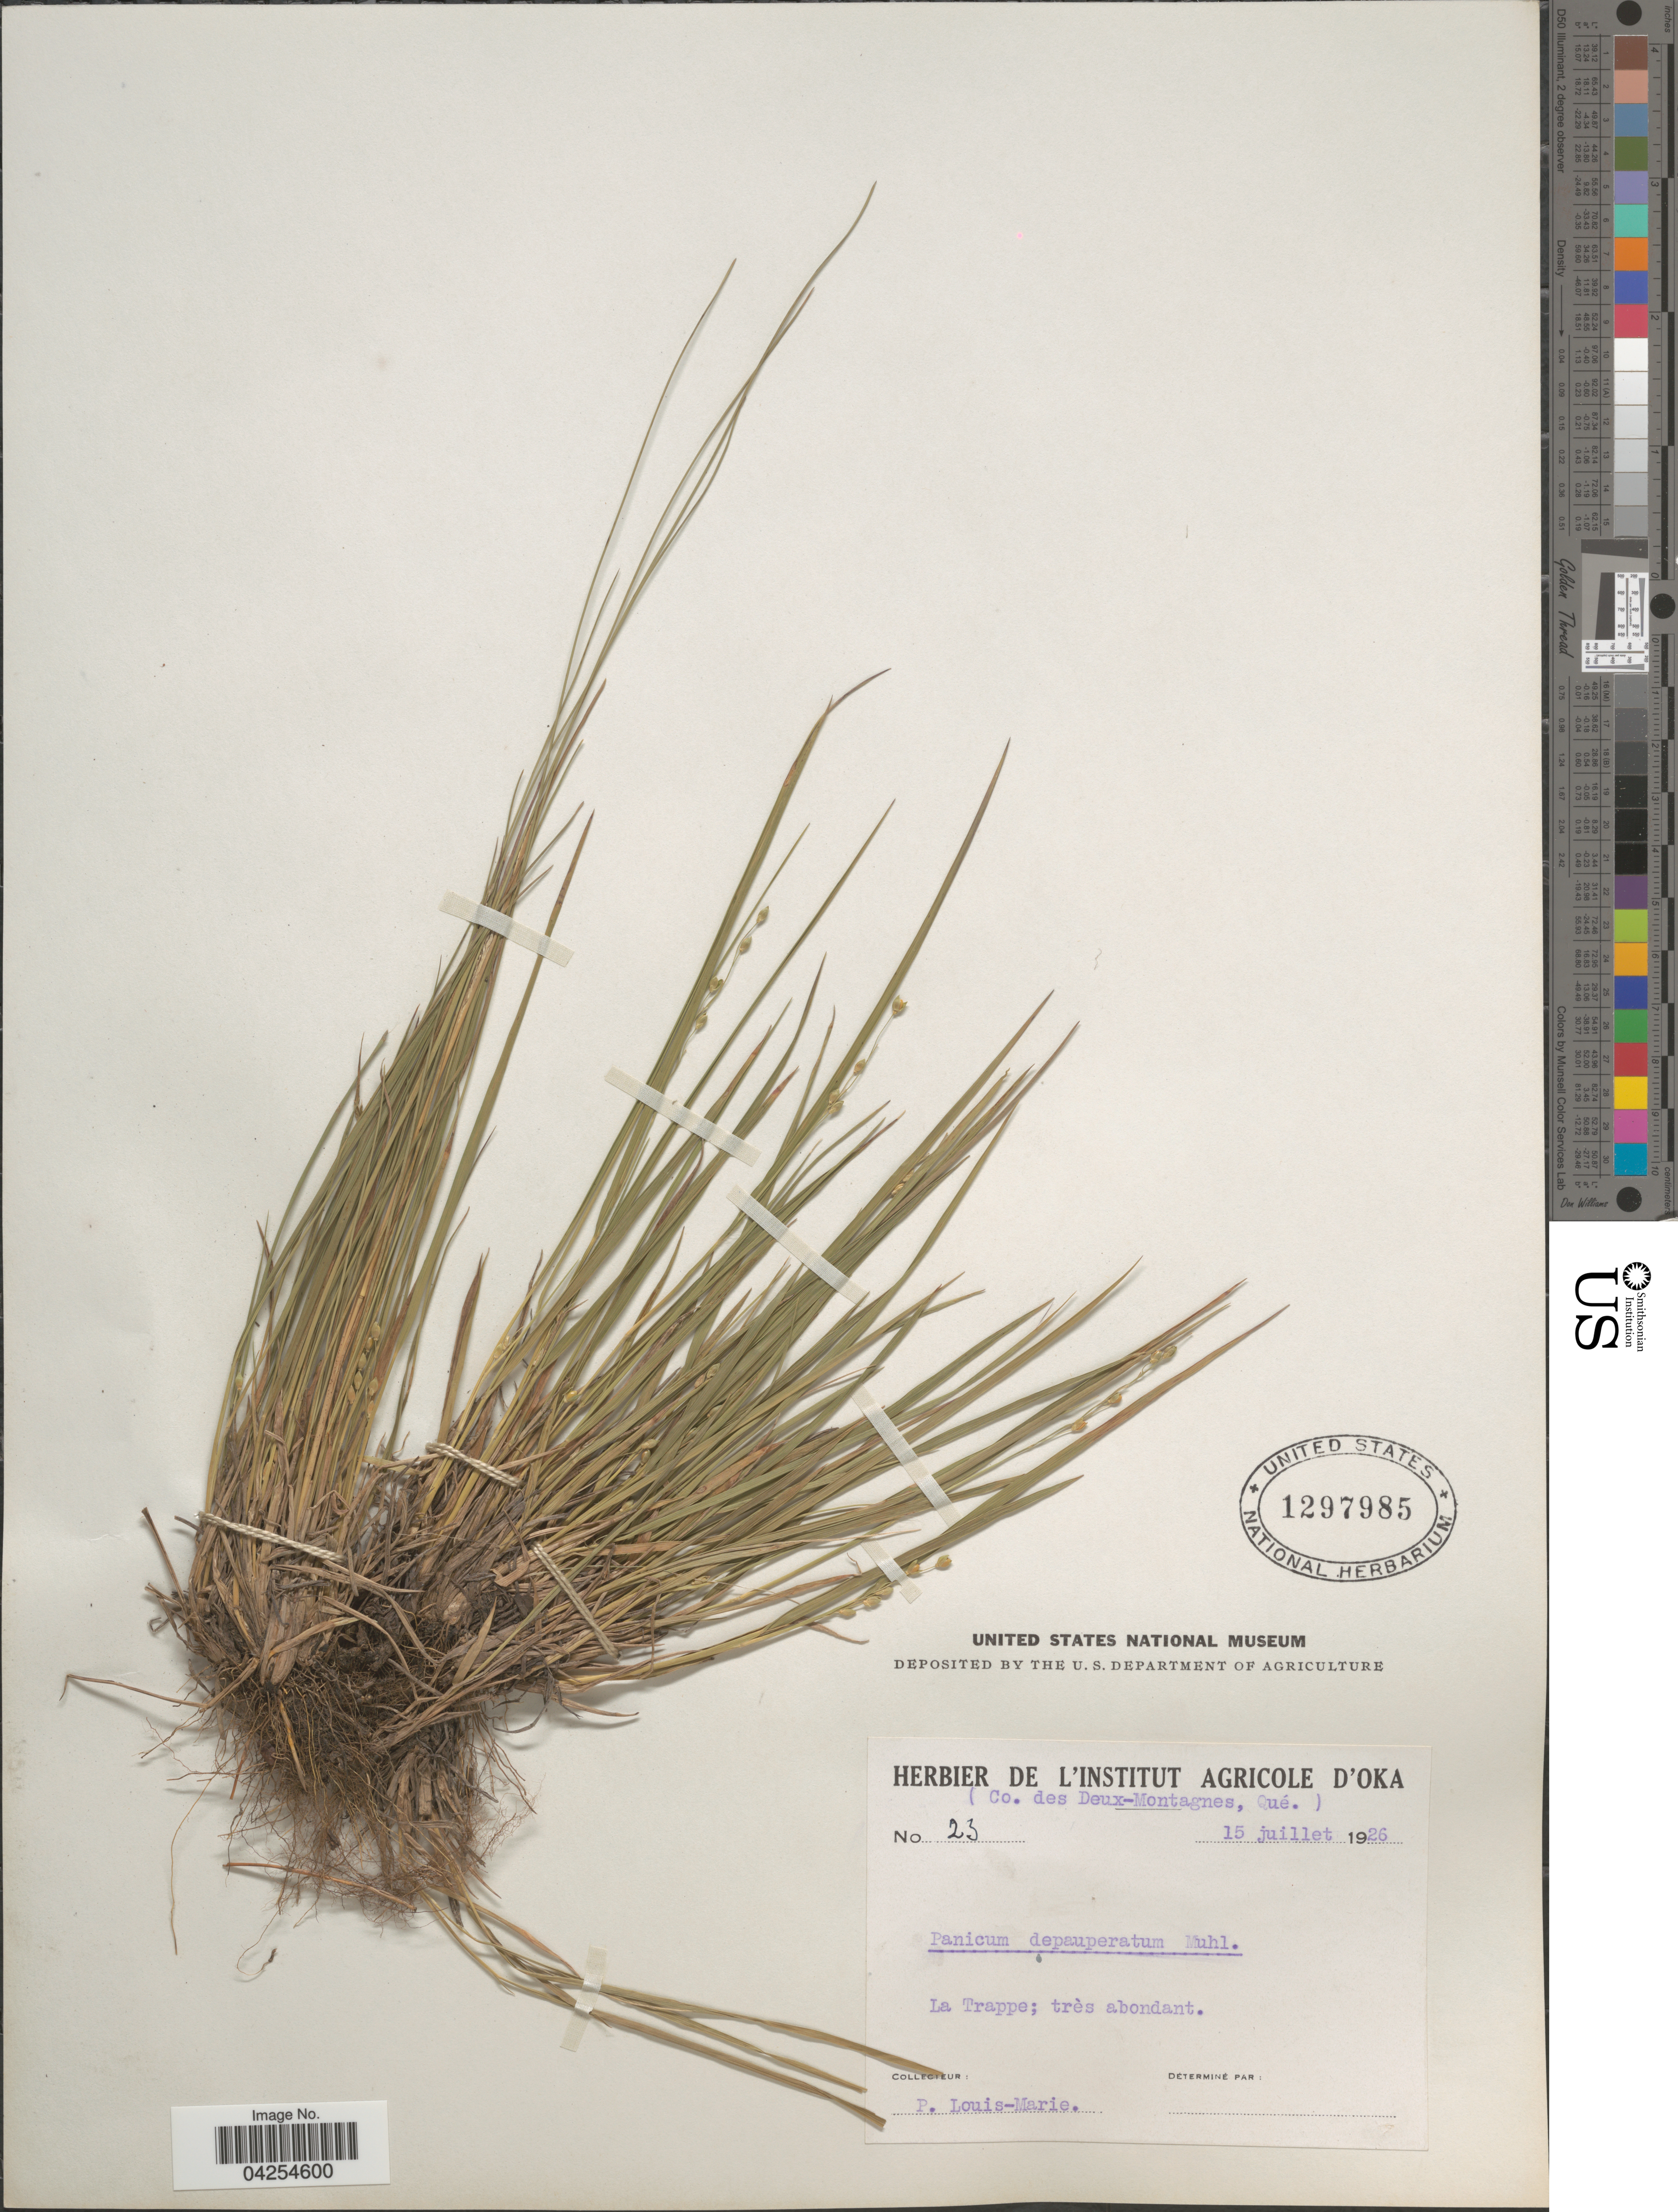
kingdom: Plantae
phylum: Tracheophyta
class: Liliopsida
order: Poales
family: Poaceae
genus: Dichanthelium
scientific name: Dichanthelium depauperatum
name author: (Muhl.) Gould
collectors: P. Louis-Marie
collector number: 23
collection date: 1926-07-15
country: Canada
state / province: Quebec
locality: (Co. des Deux-Montagnes). La Trappe; très abondant.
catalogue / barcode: US 1297985